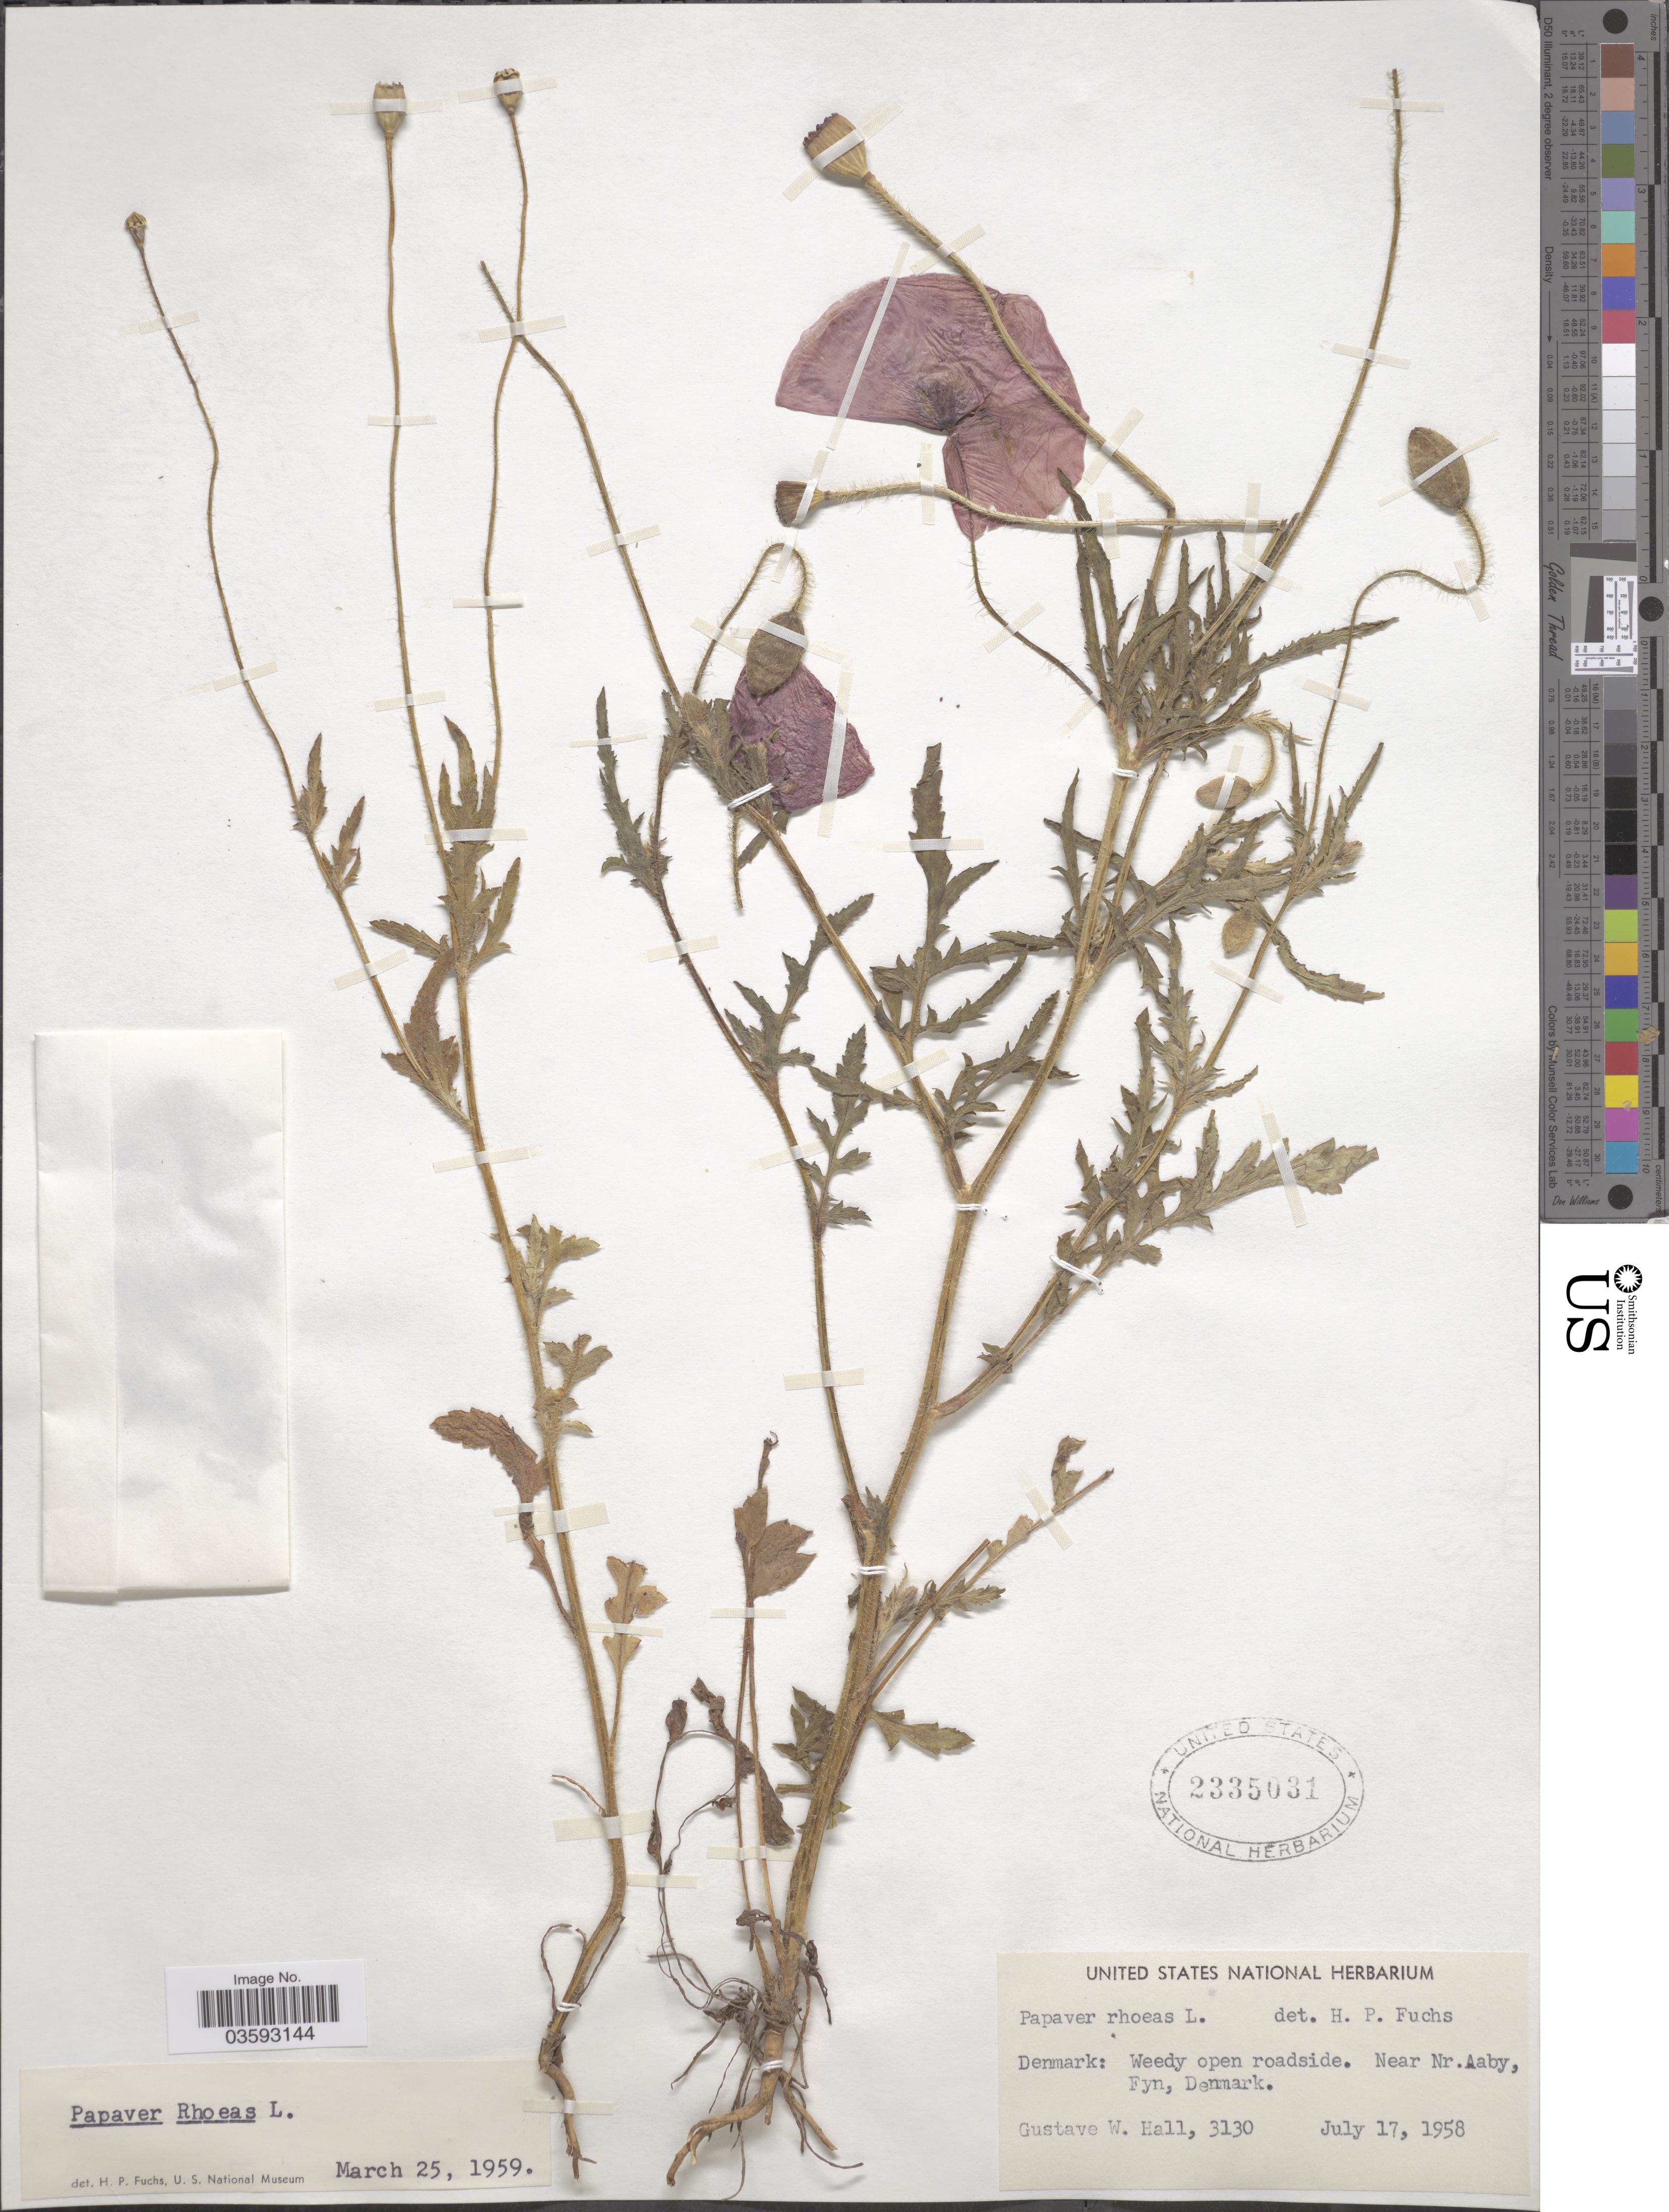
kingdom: Plantae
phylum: Tracheophyta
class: Magnoliopsida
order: Ranunculales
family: Papaveraceae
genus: Papaver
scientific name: Papaver rhoeas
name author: L.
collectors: G. Hall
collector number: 3130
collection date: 1958-07-17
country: Denmark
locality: Near Nr. Aaby, Fyn.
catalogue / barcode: US 2335031